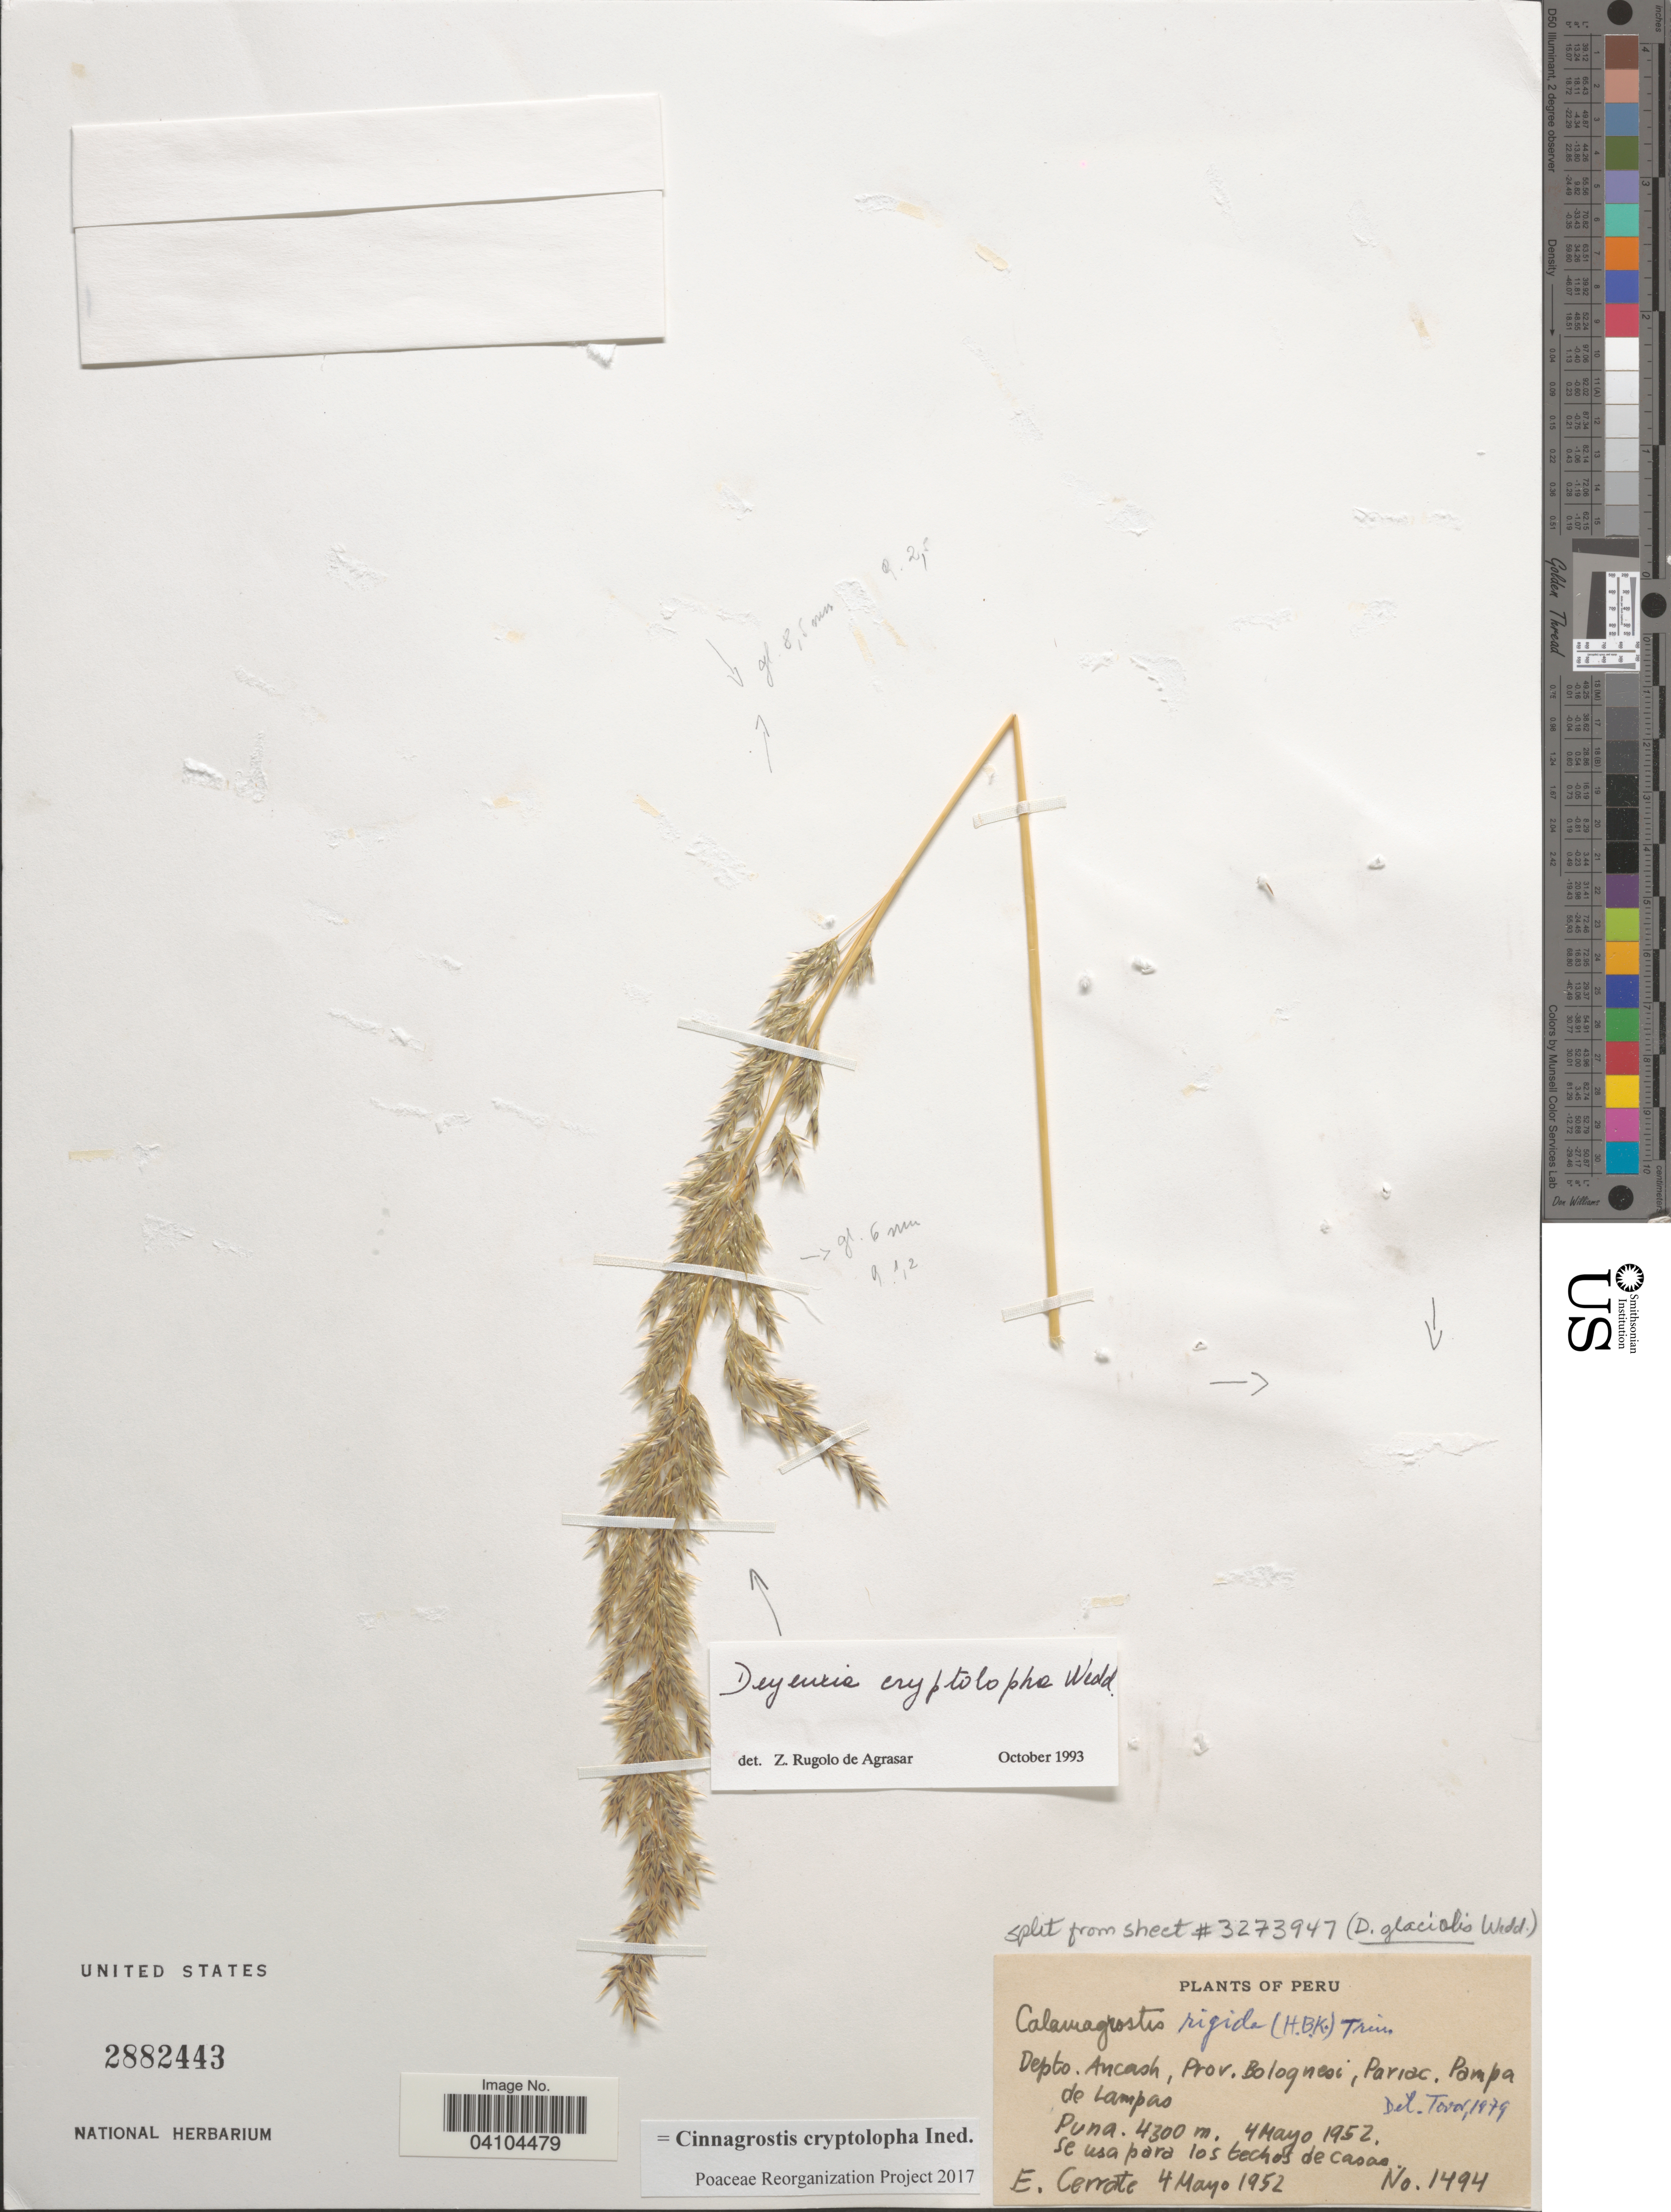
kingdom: Plantae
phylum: Tracheophyta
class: Liliopsida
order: Poales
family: Poaceae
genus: Cinnagrostis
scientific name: Cinnagrostis cryptolopha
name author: (Wedd.) P.M. Peterson et al.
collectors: E. Cerrate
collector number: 1494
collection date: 1952-05-04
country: Peru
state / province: Ancash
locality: Depto. Ancash, Prov. Bolognesi, Pariac. Pampa de Lampas. Puna.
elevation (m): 4300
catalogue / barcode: US 2882443